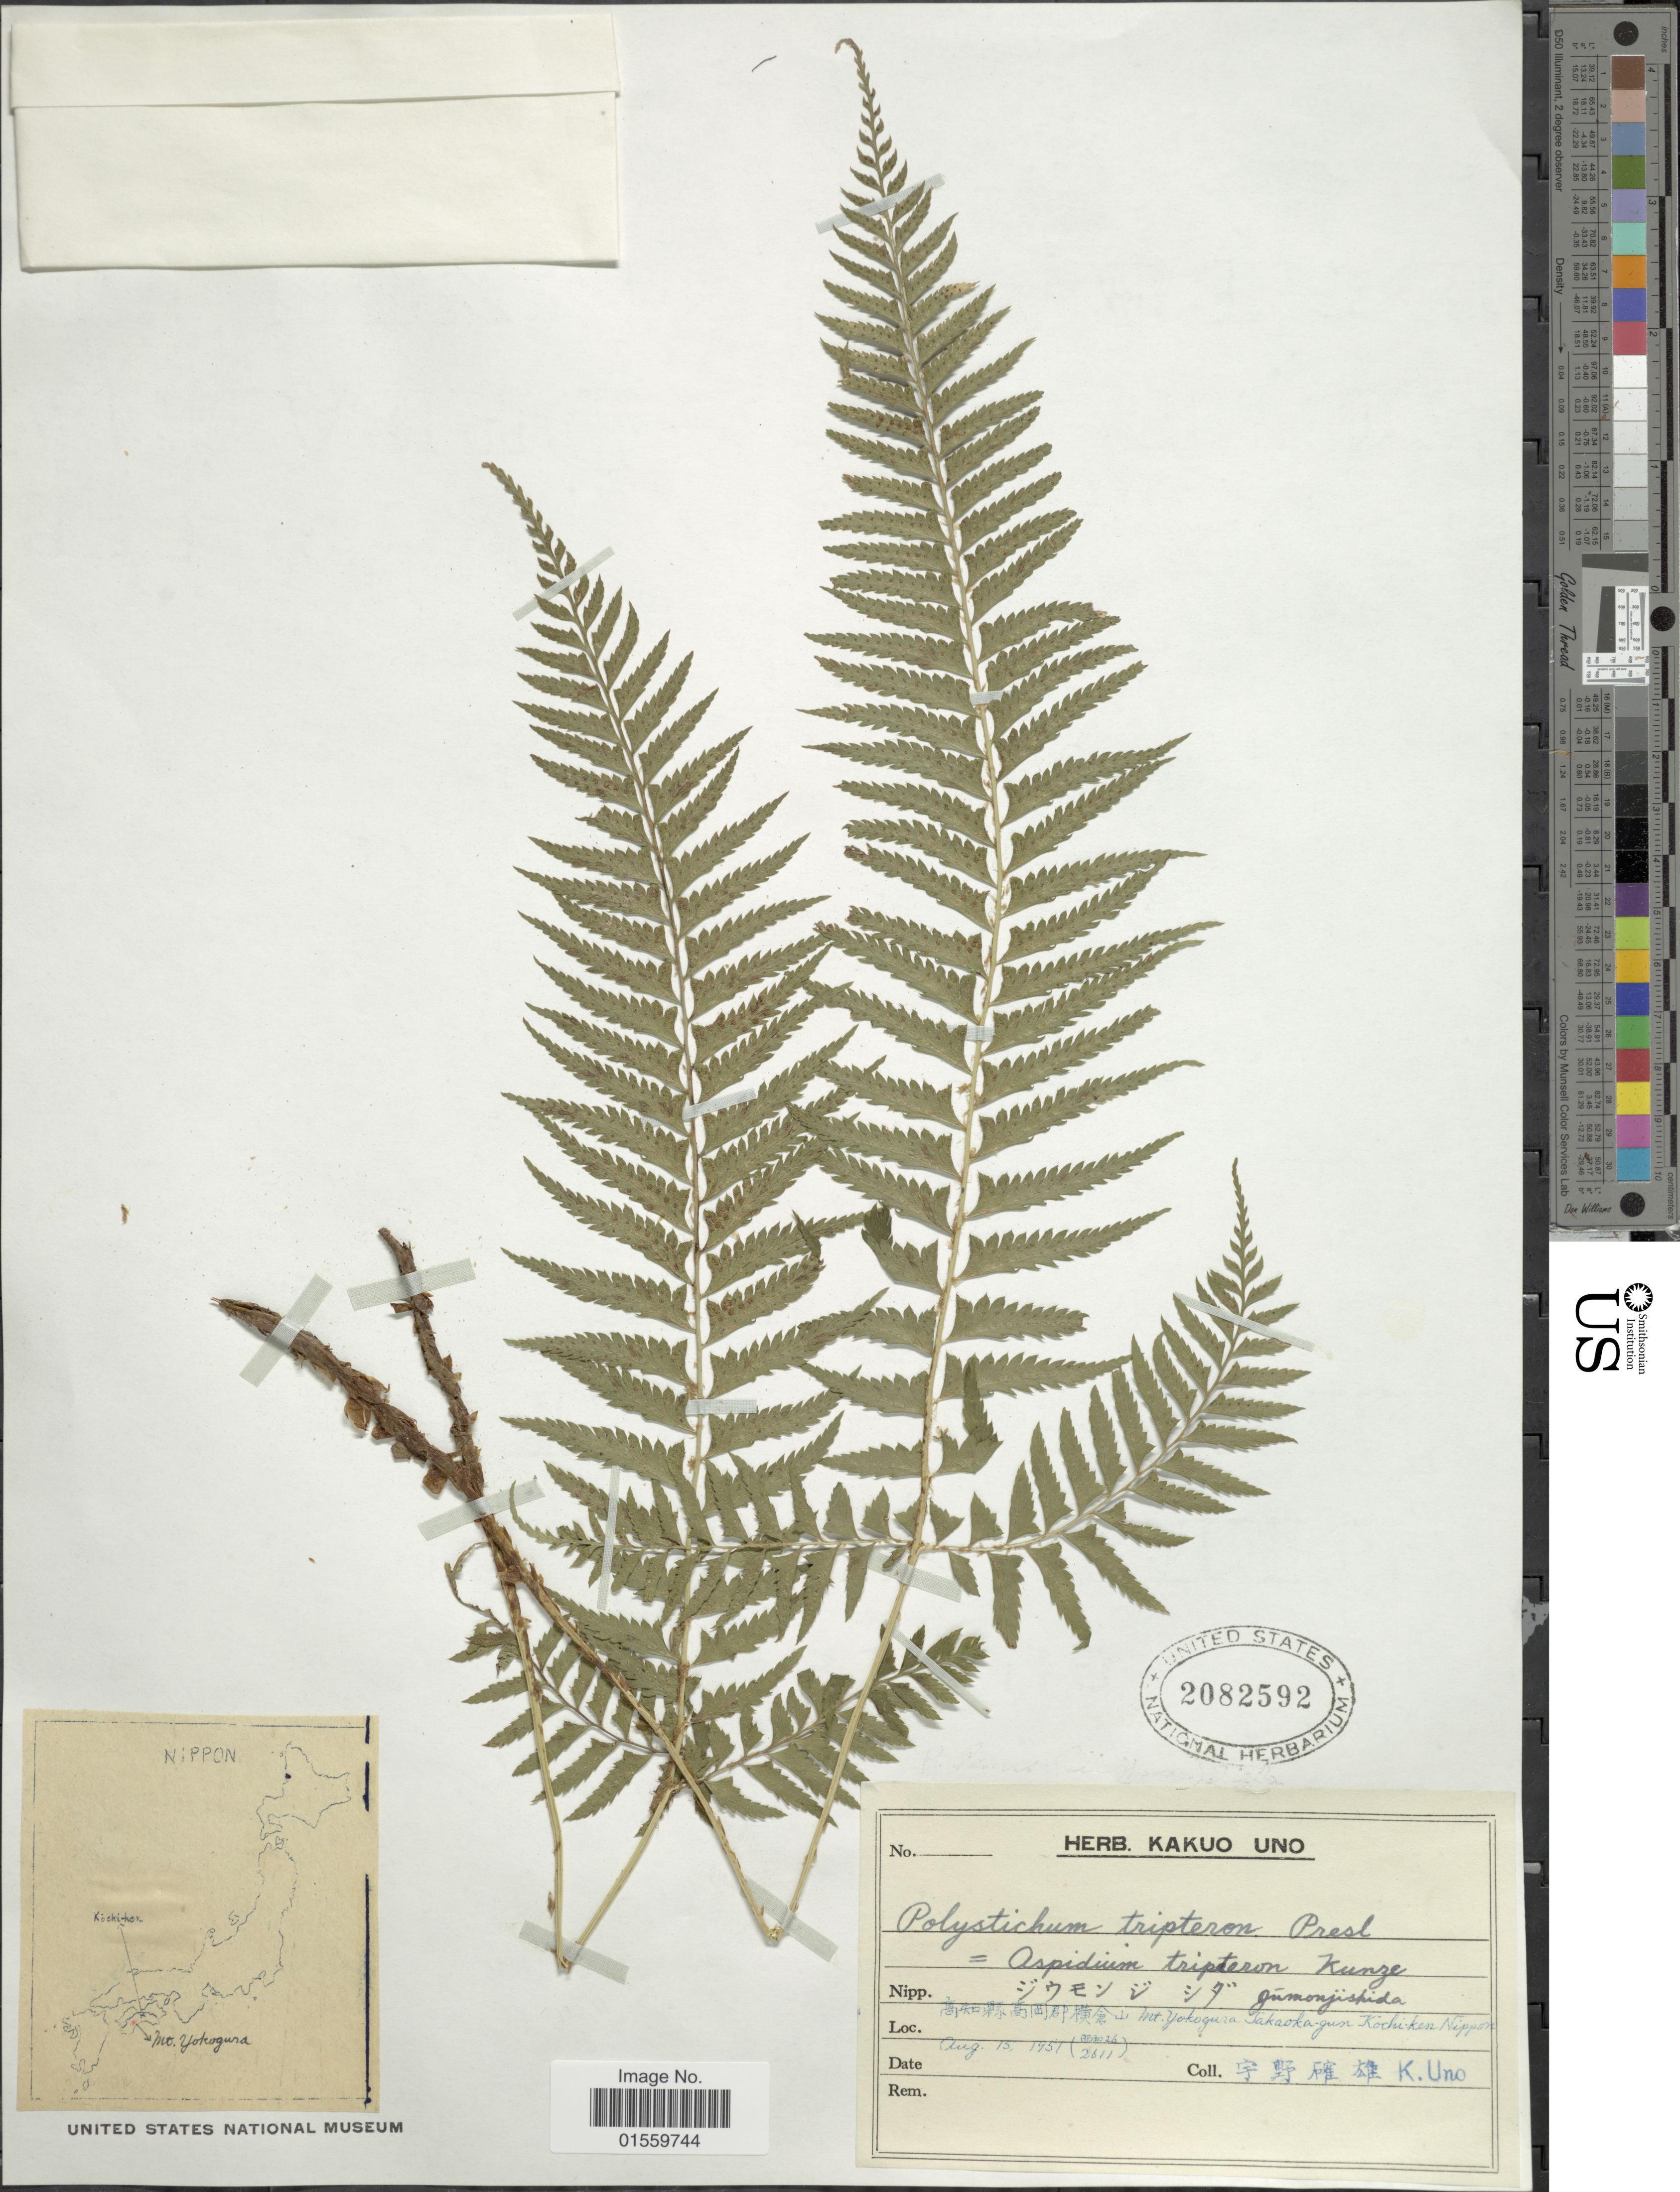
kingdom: Plantae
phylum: Tracheophyta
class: Polypodiopsida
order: Polypodiales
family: Dryopteridaceae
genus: Polystichum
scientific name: Polystichum tripteron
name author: (Kunze) C. Presl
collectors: K. Uno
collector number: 2611*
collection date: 1951-08-15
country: Japan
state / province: Koti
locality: Mt. Yokogura, Takaoka-gun, Kochi-ken, Nippon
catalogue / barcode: US 2082592